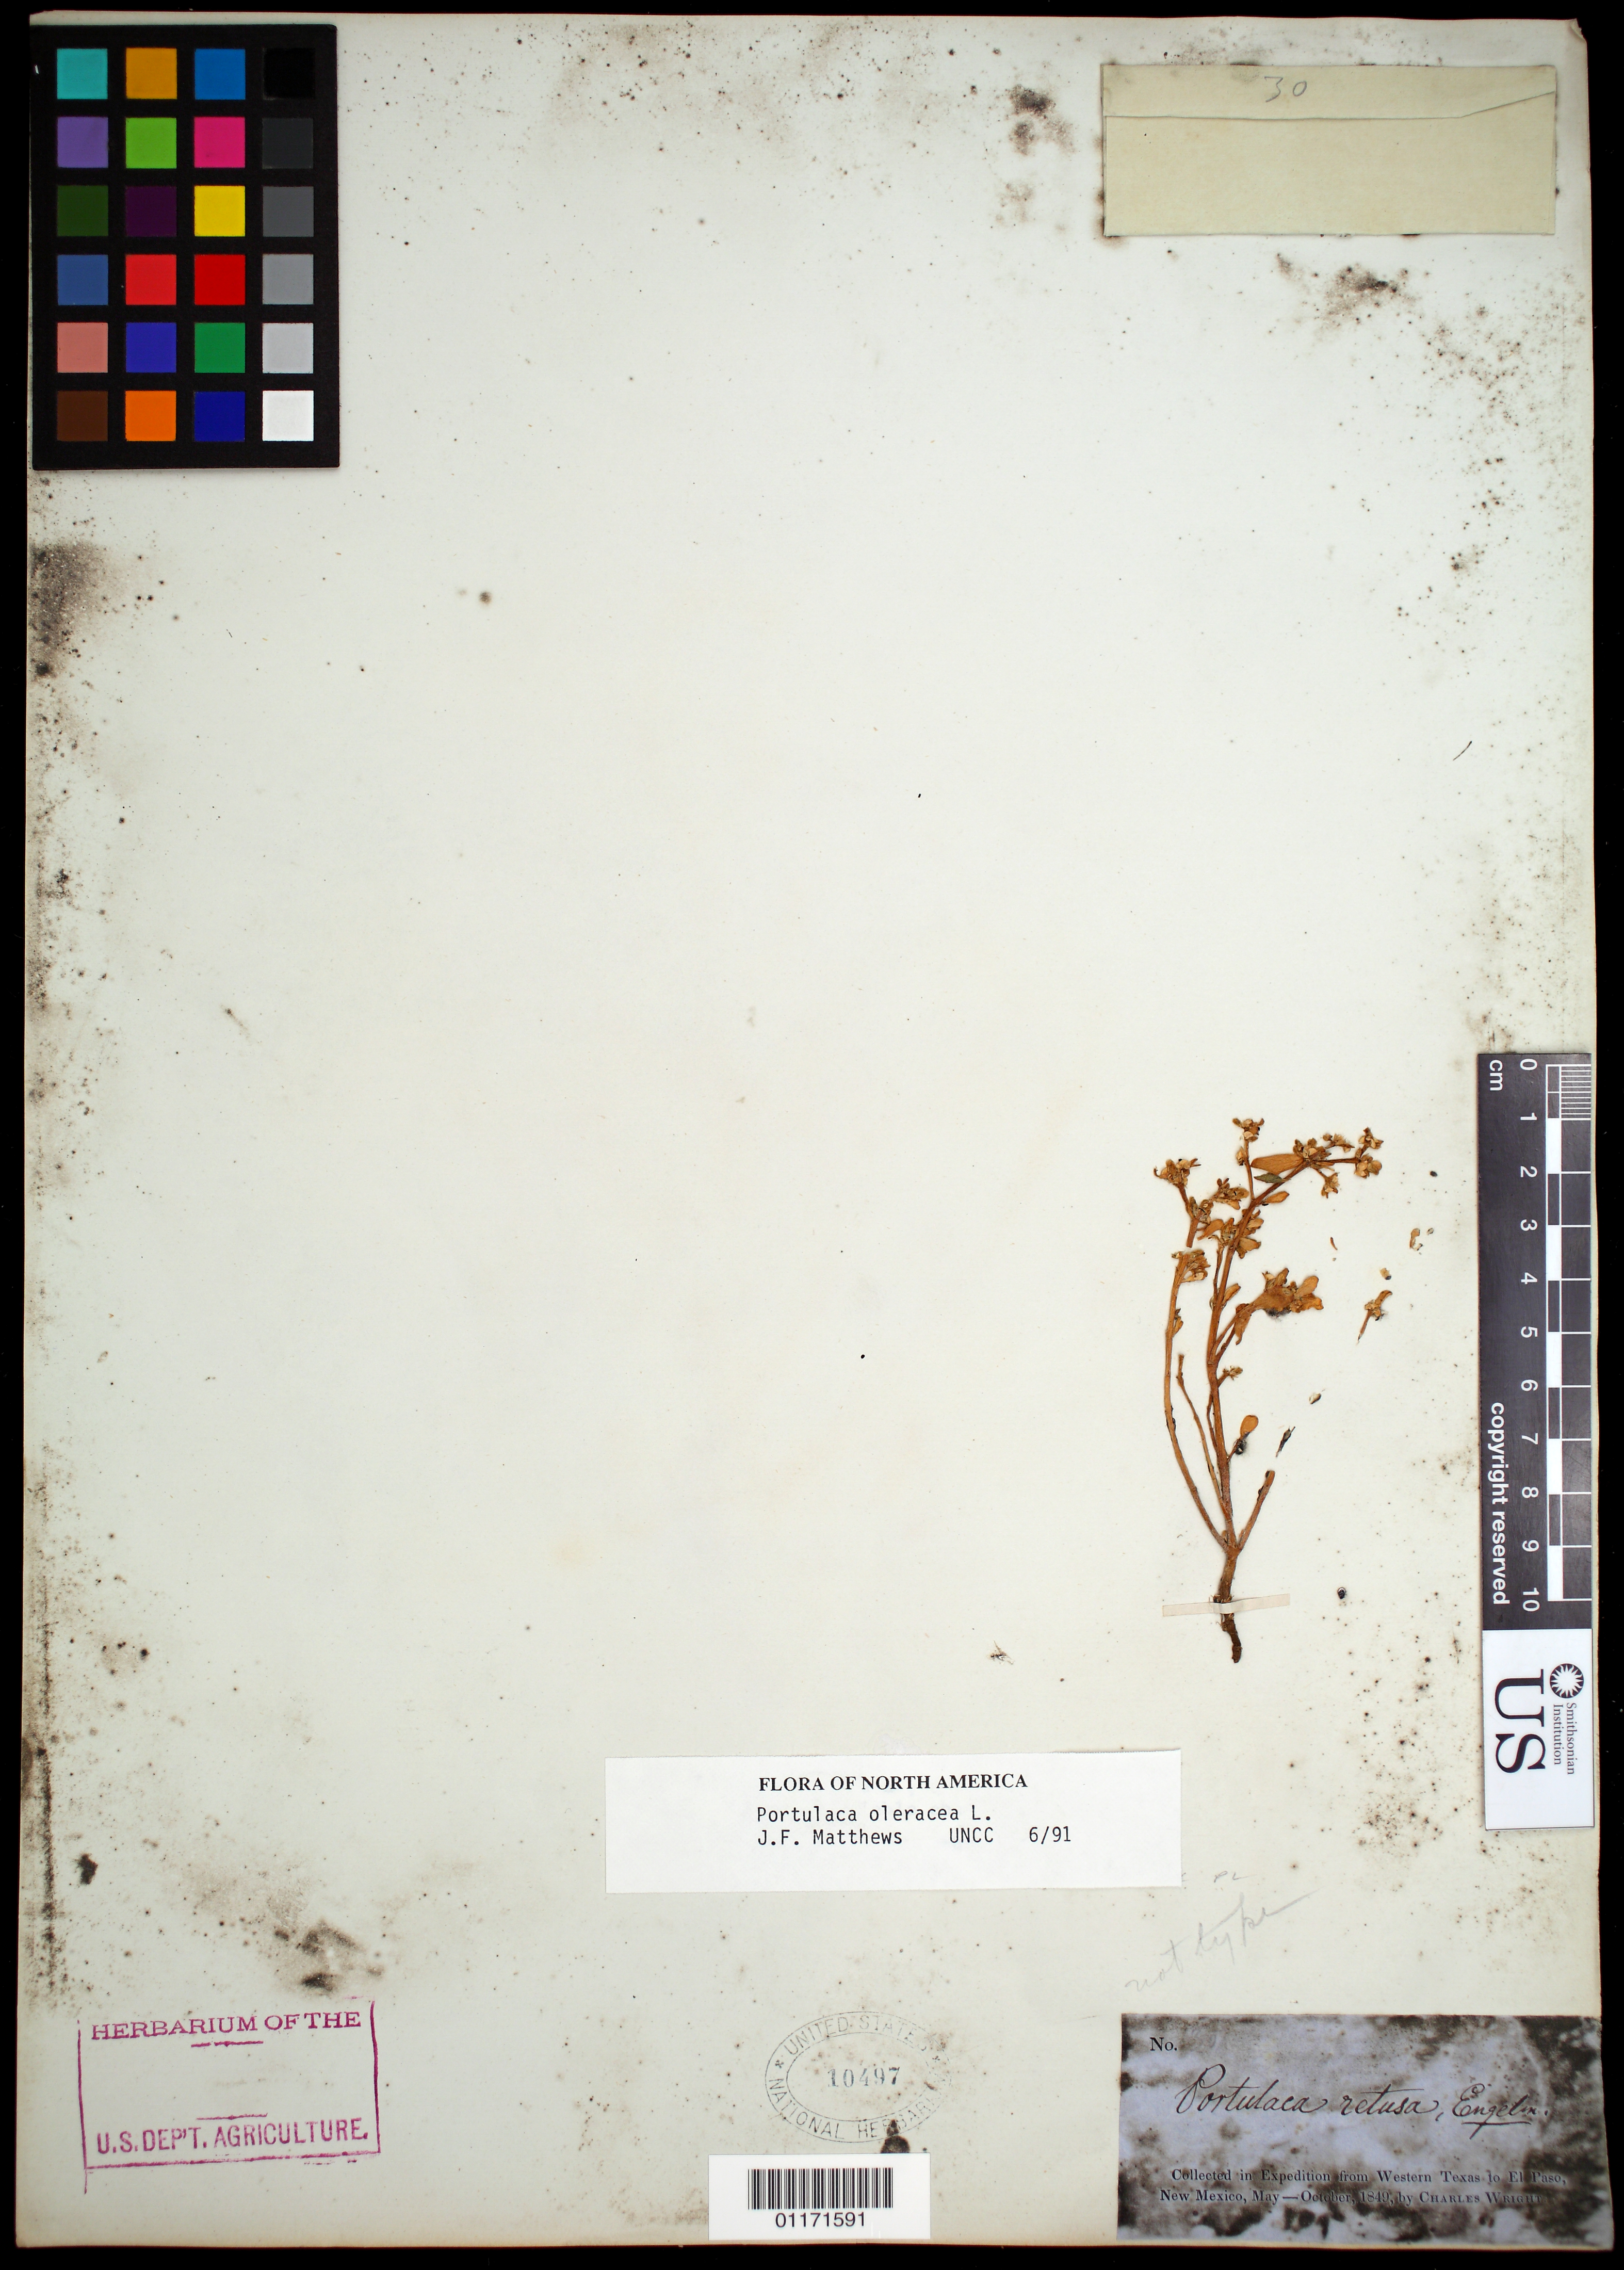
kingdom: Plantae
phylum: Tracheophyta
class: Magnoliopsida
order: Caryophyllales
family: Portulacaceae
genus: Portulaca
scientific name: Portulaca oleracea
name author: L.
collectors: C. Wright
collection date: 1849-05/1849-10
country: United States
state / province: New Mexico / Texas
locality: From Western Texas to El Paso, New Mexico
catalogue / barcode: US 10497